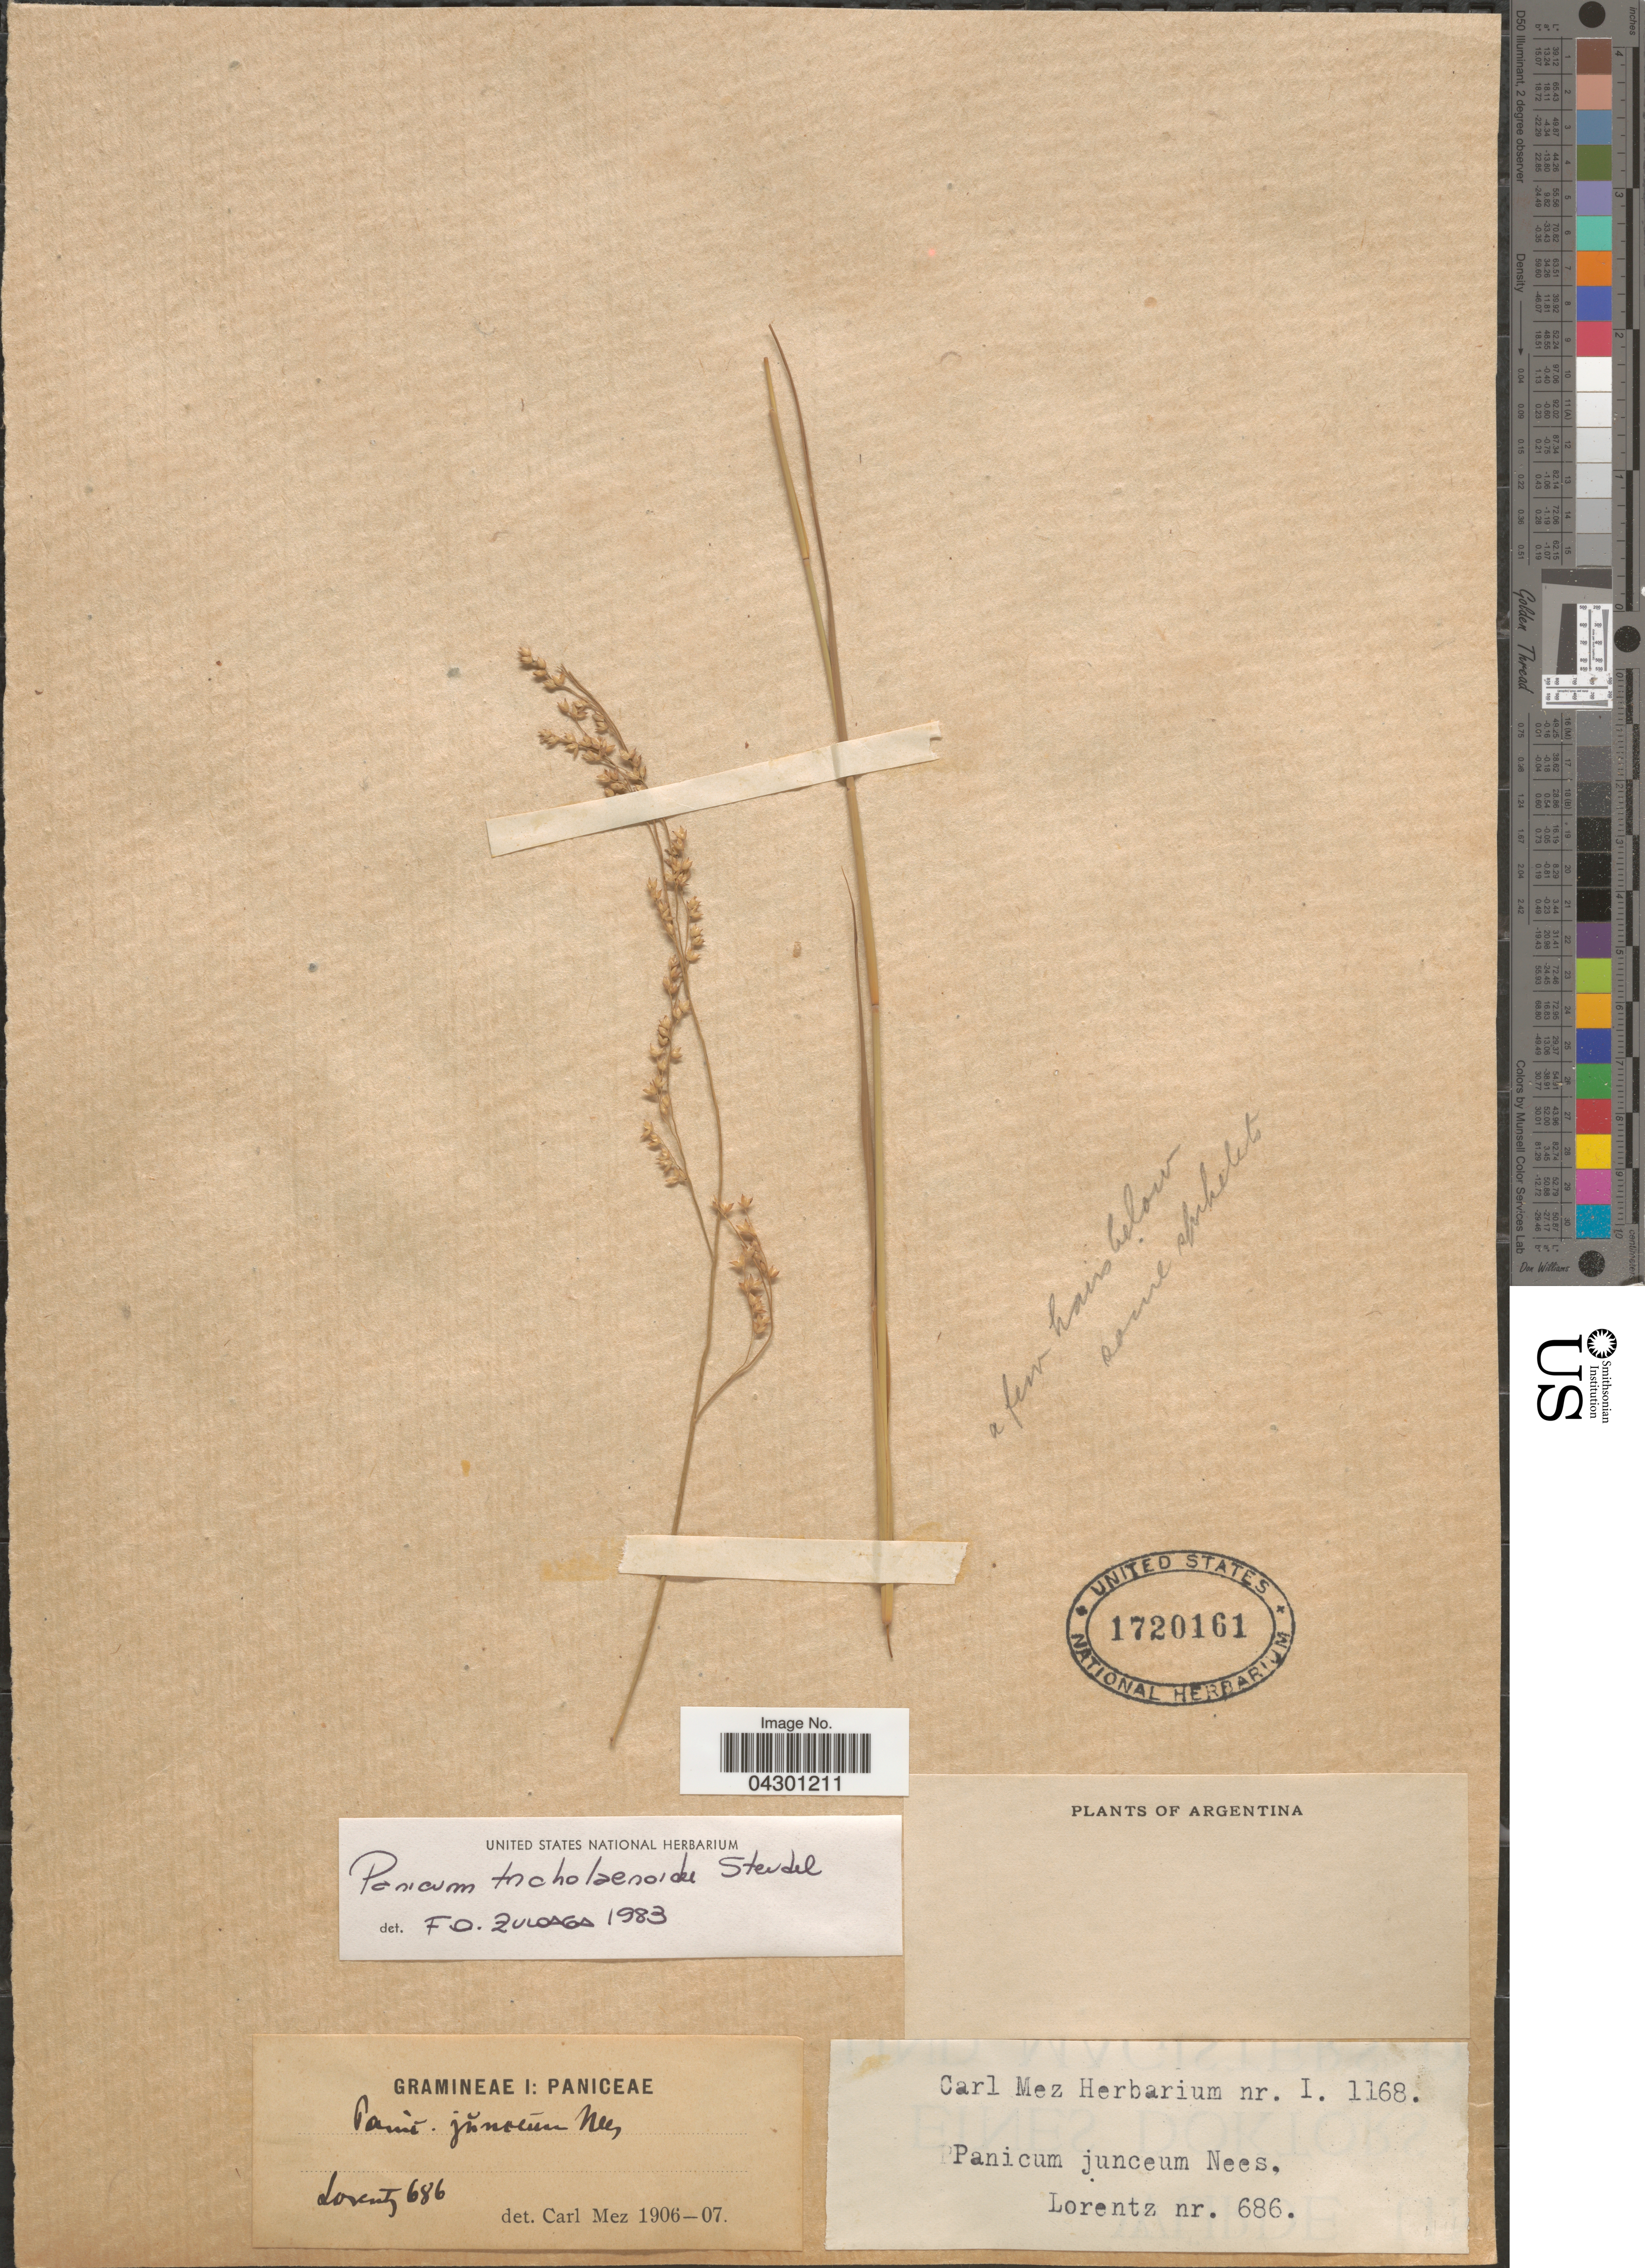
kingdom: Plantae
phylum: Tracheophyta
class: Liliopsida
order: Poales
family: Poaceae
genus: Panicum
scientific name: Panicum tricholaenoides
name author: Steud.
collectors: -. Lorentz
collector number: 686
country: Argentina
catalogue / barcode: US 1720161